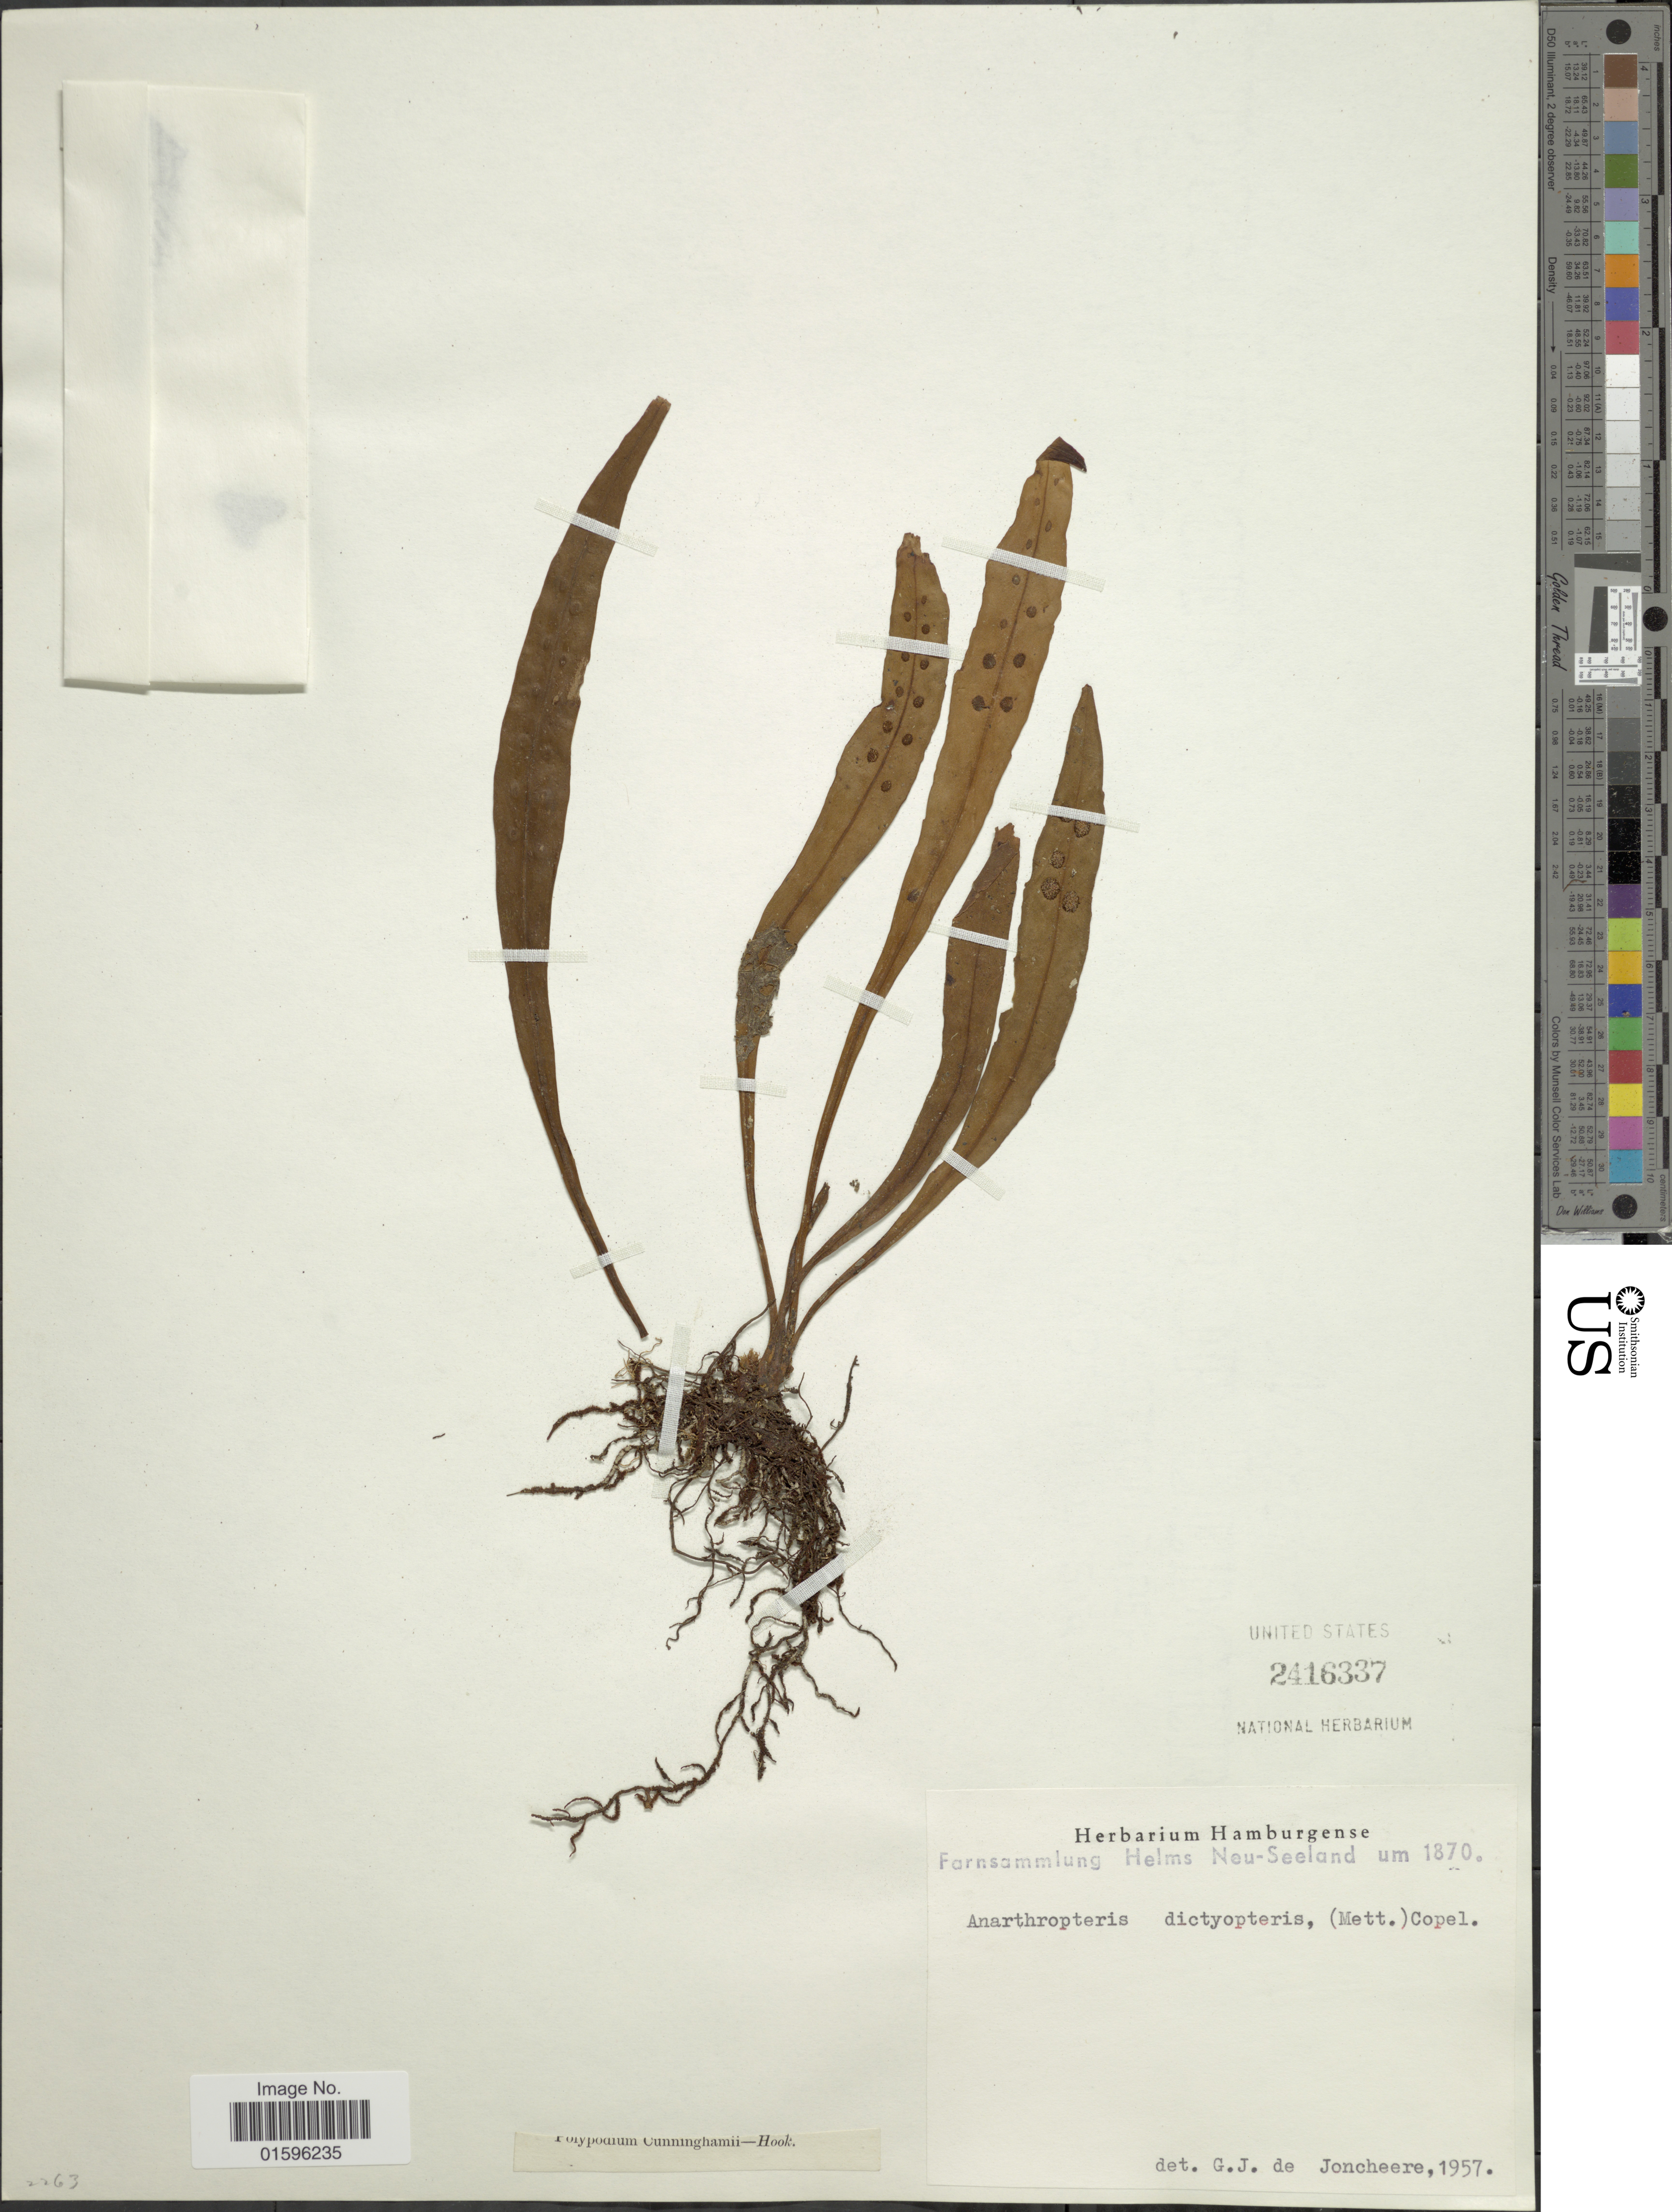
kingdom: Plantae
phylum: Tracheophyta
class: Polypodiopsida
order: Polypodiales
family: Polypodiaceae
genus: Polypodium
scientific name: Polypodium dictyopteris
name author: Mett.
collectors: ex herb. Hamburgense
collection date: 1870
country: New Zealand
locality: Farnsammlung Helms Neu-Seeland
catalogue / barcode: US 2416337